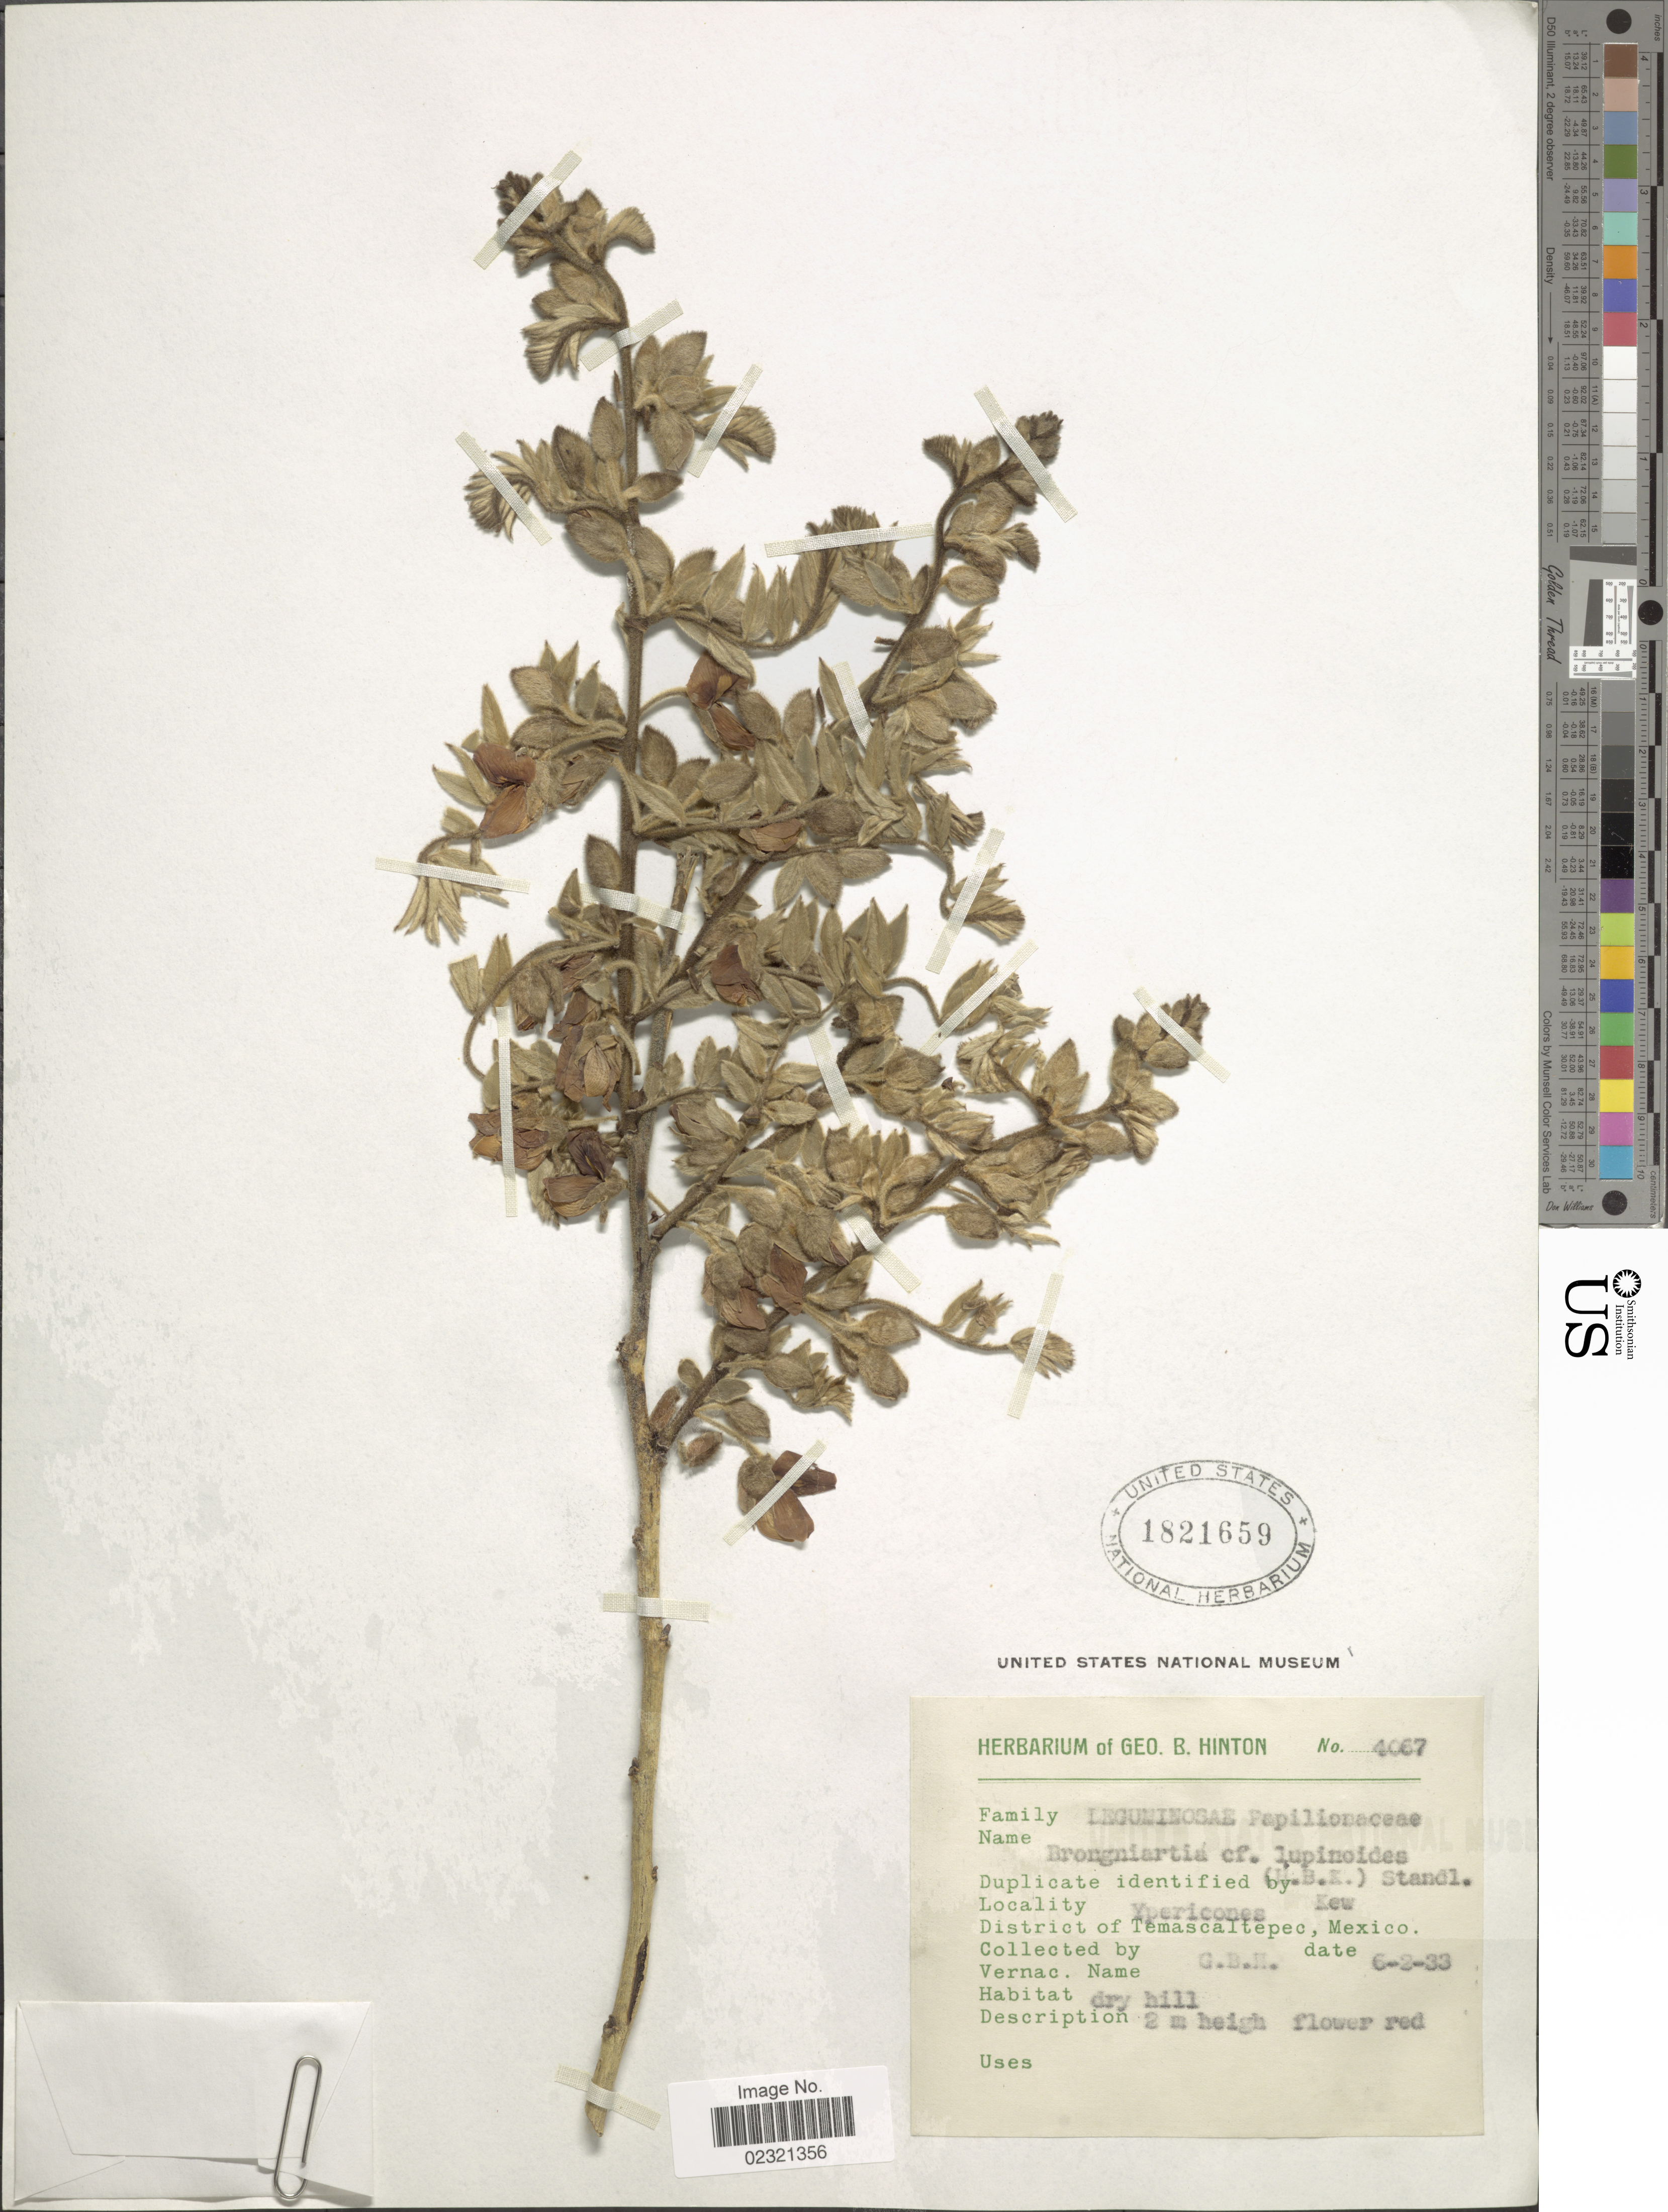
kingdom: Plantae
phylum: Tracheophyta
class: Magnoliopsida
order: Fabales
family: Fabaceae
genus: Brongniartia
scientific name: Brongniartia lupinoides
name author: (Kunth) Taub.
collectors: G. B. Hinton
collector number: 4067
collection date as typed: Transcribed d/m/y: 2/6/33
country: Mexico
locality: Ypericones, Temascaltepec, dry hill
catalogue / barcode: US 1821659